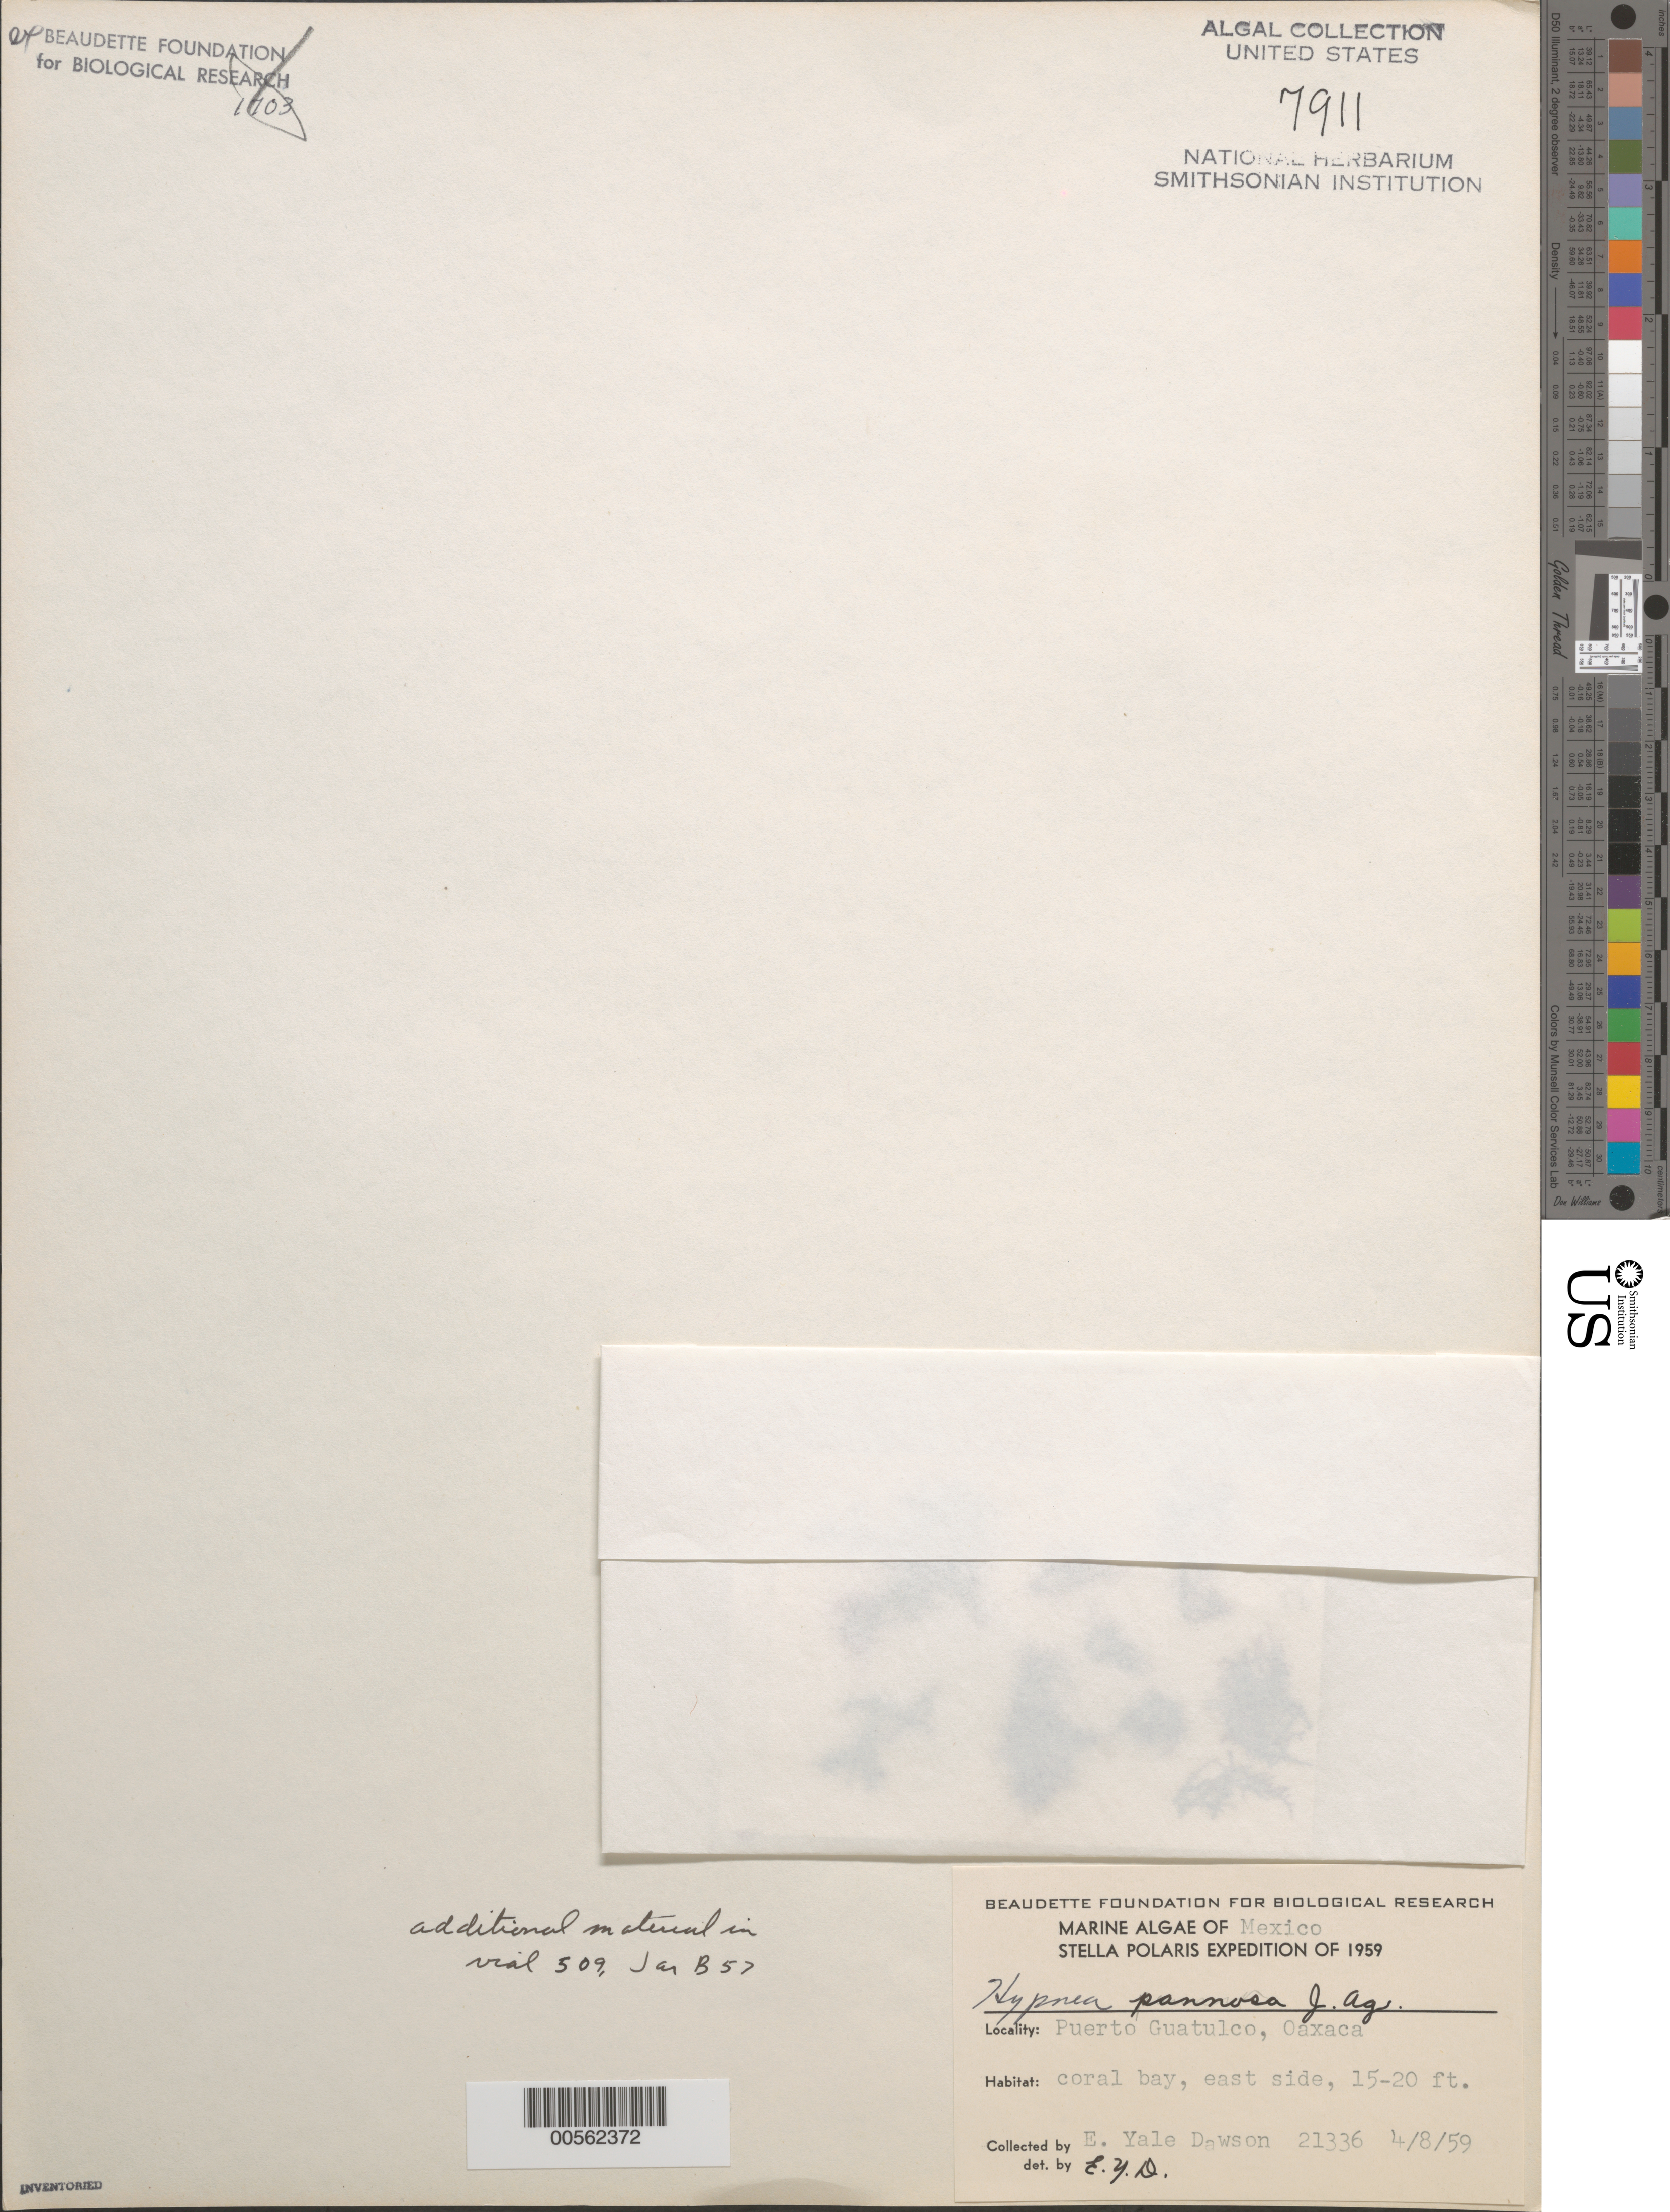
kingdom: Plantae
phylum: Rhodophyta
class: Florideophyceae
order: Gigartinales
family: Cystocloniaceae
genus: Hypnea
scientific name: Hypnea pannosa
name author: J. Agardh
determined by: Dawson, E. Y.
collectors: E. Y. Dawson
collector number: EYD 21336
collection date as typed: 4/8/59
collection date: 1959-04-08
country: Mexico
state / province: Oaxaca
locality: Puerto Guatulco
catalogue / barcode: US 7911